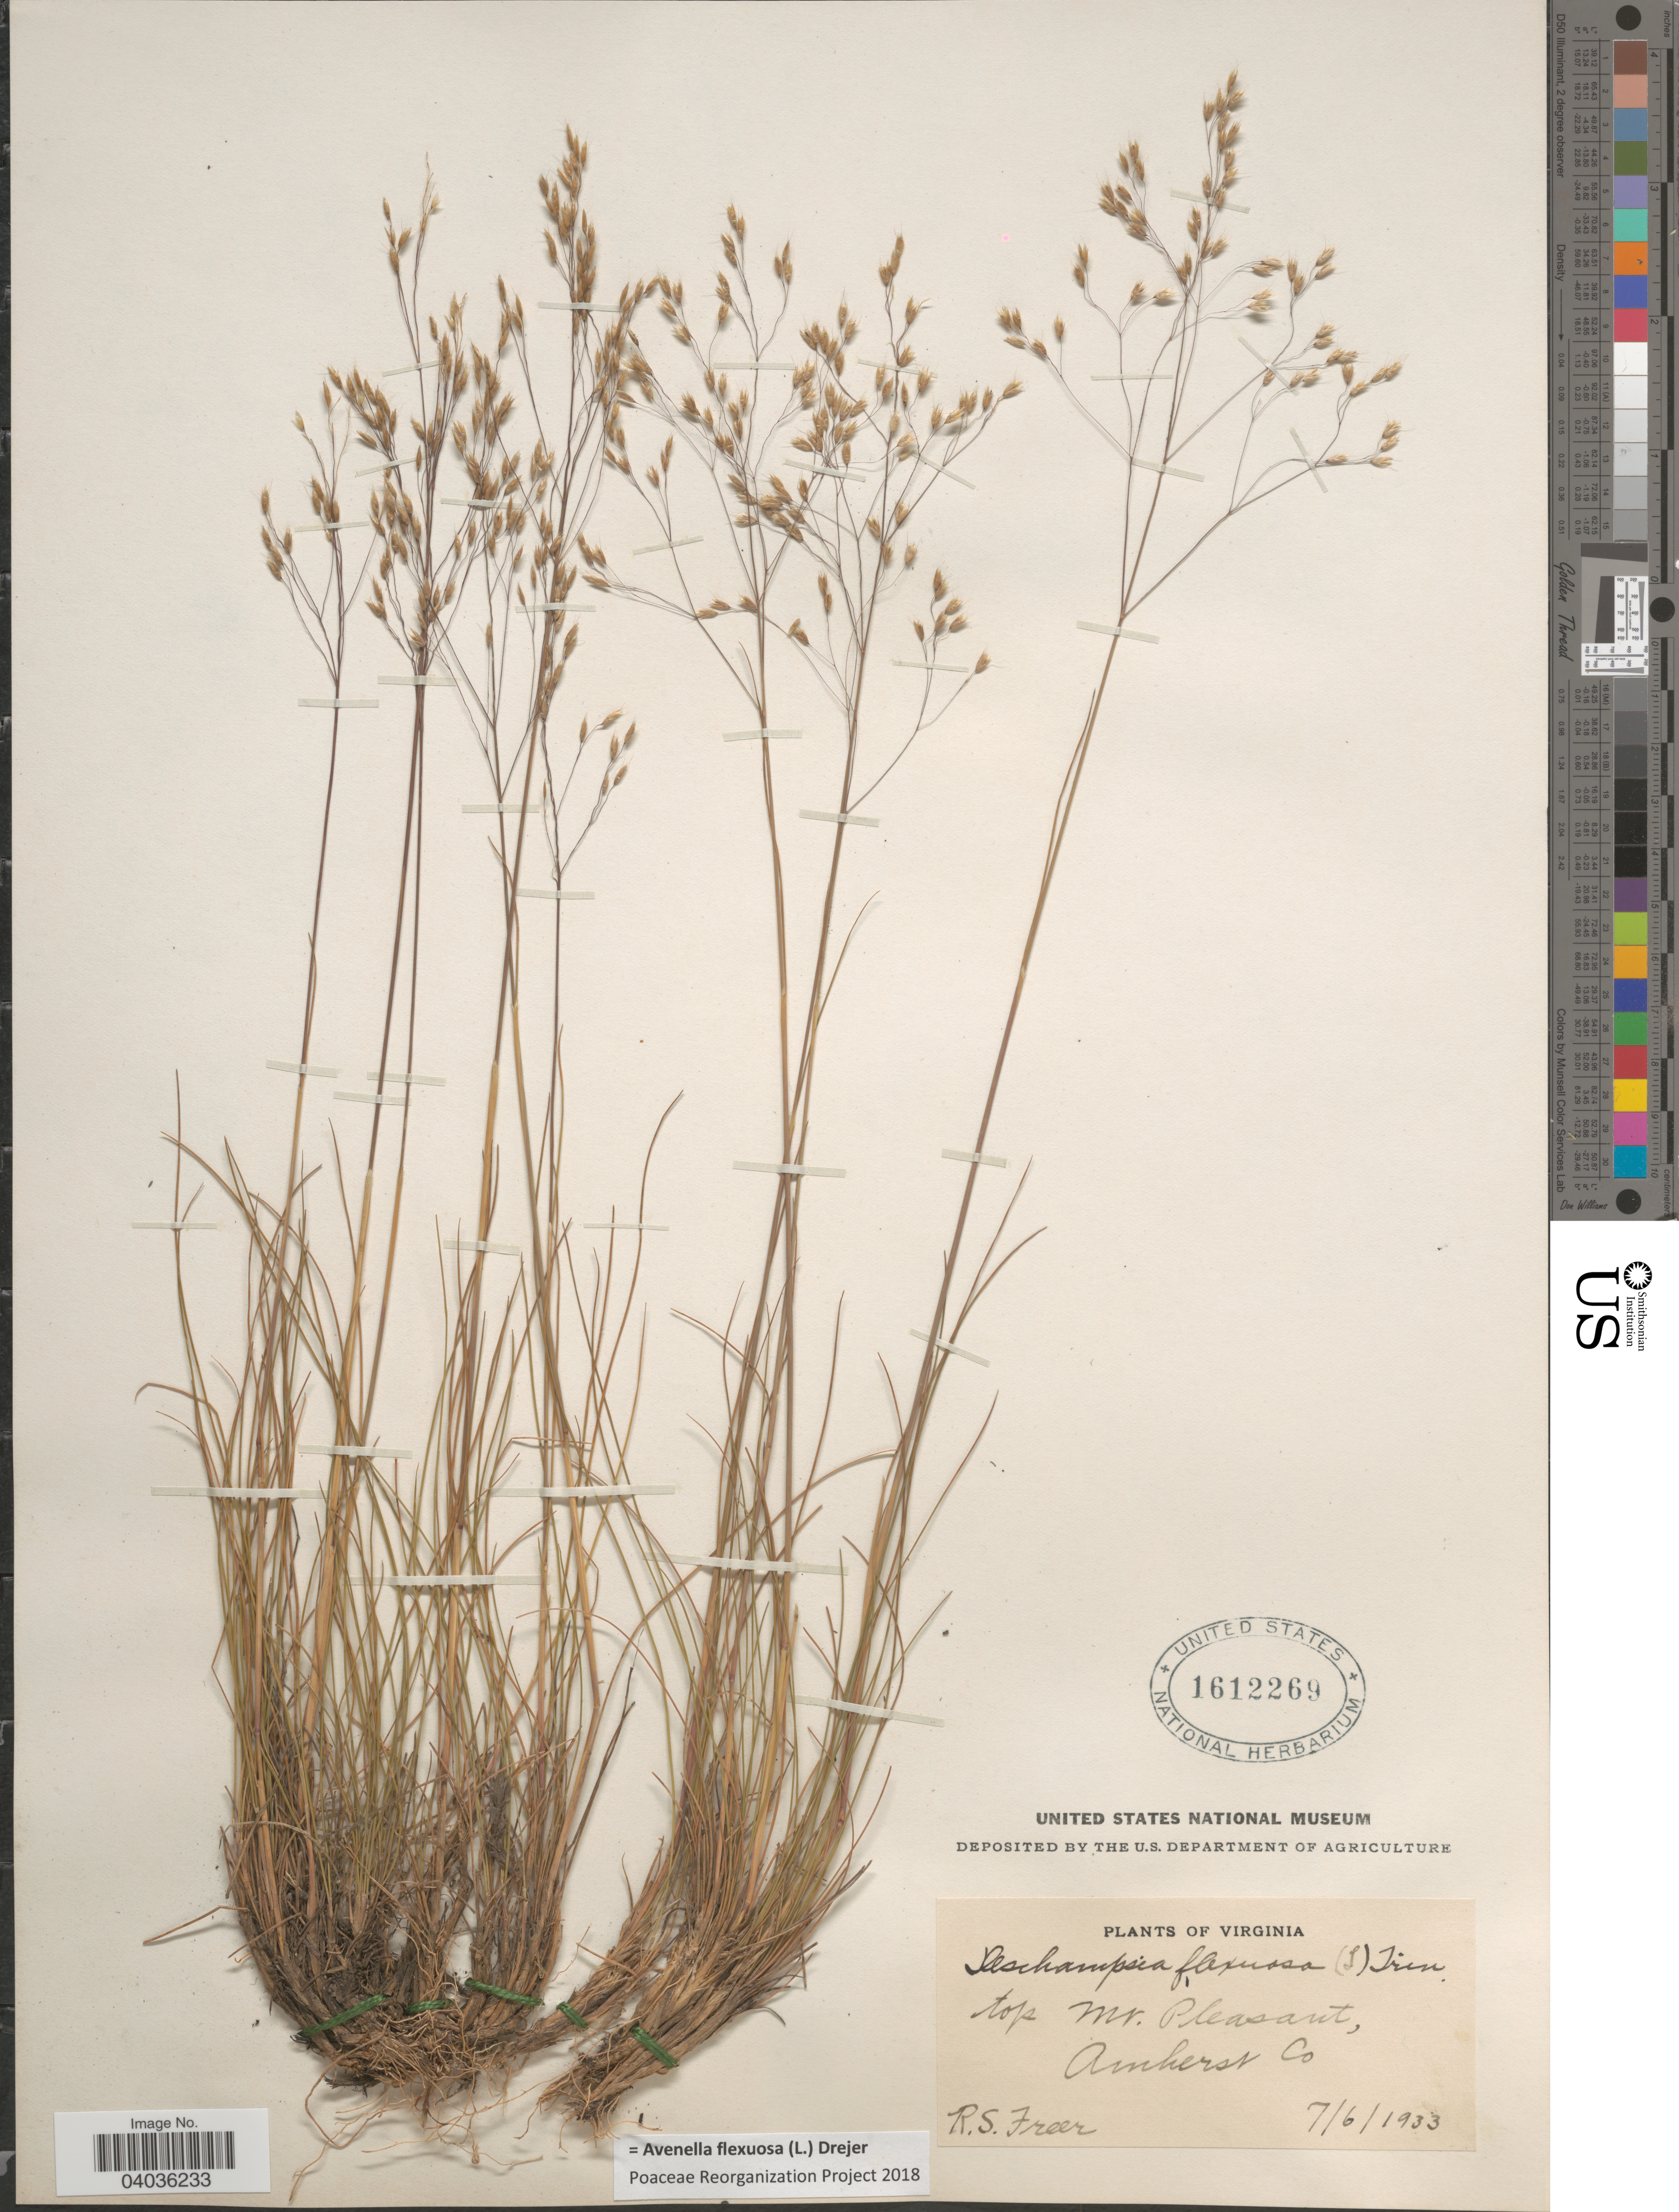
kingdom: Plantae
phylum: Tracheophyta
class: Liliopsida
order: Poales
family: Poaceae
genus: Avenella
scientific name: Avenella flexuosa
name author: (L.) Drejer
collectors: R. Freer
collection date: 1933-07-06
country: United States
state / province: Virginia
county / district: Amherst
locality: Top Mt. Pleasant, Amherst Co.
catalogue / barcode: US 1612269